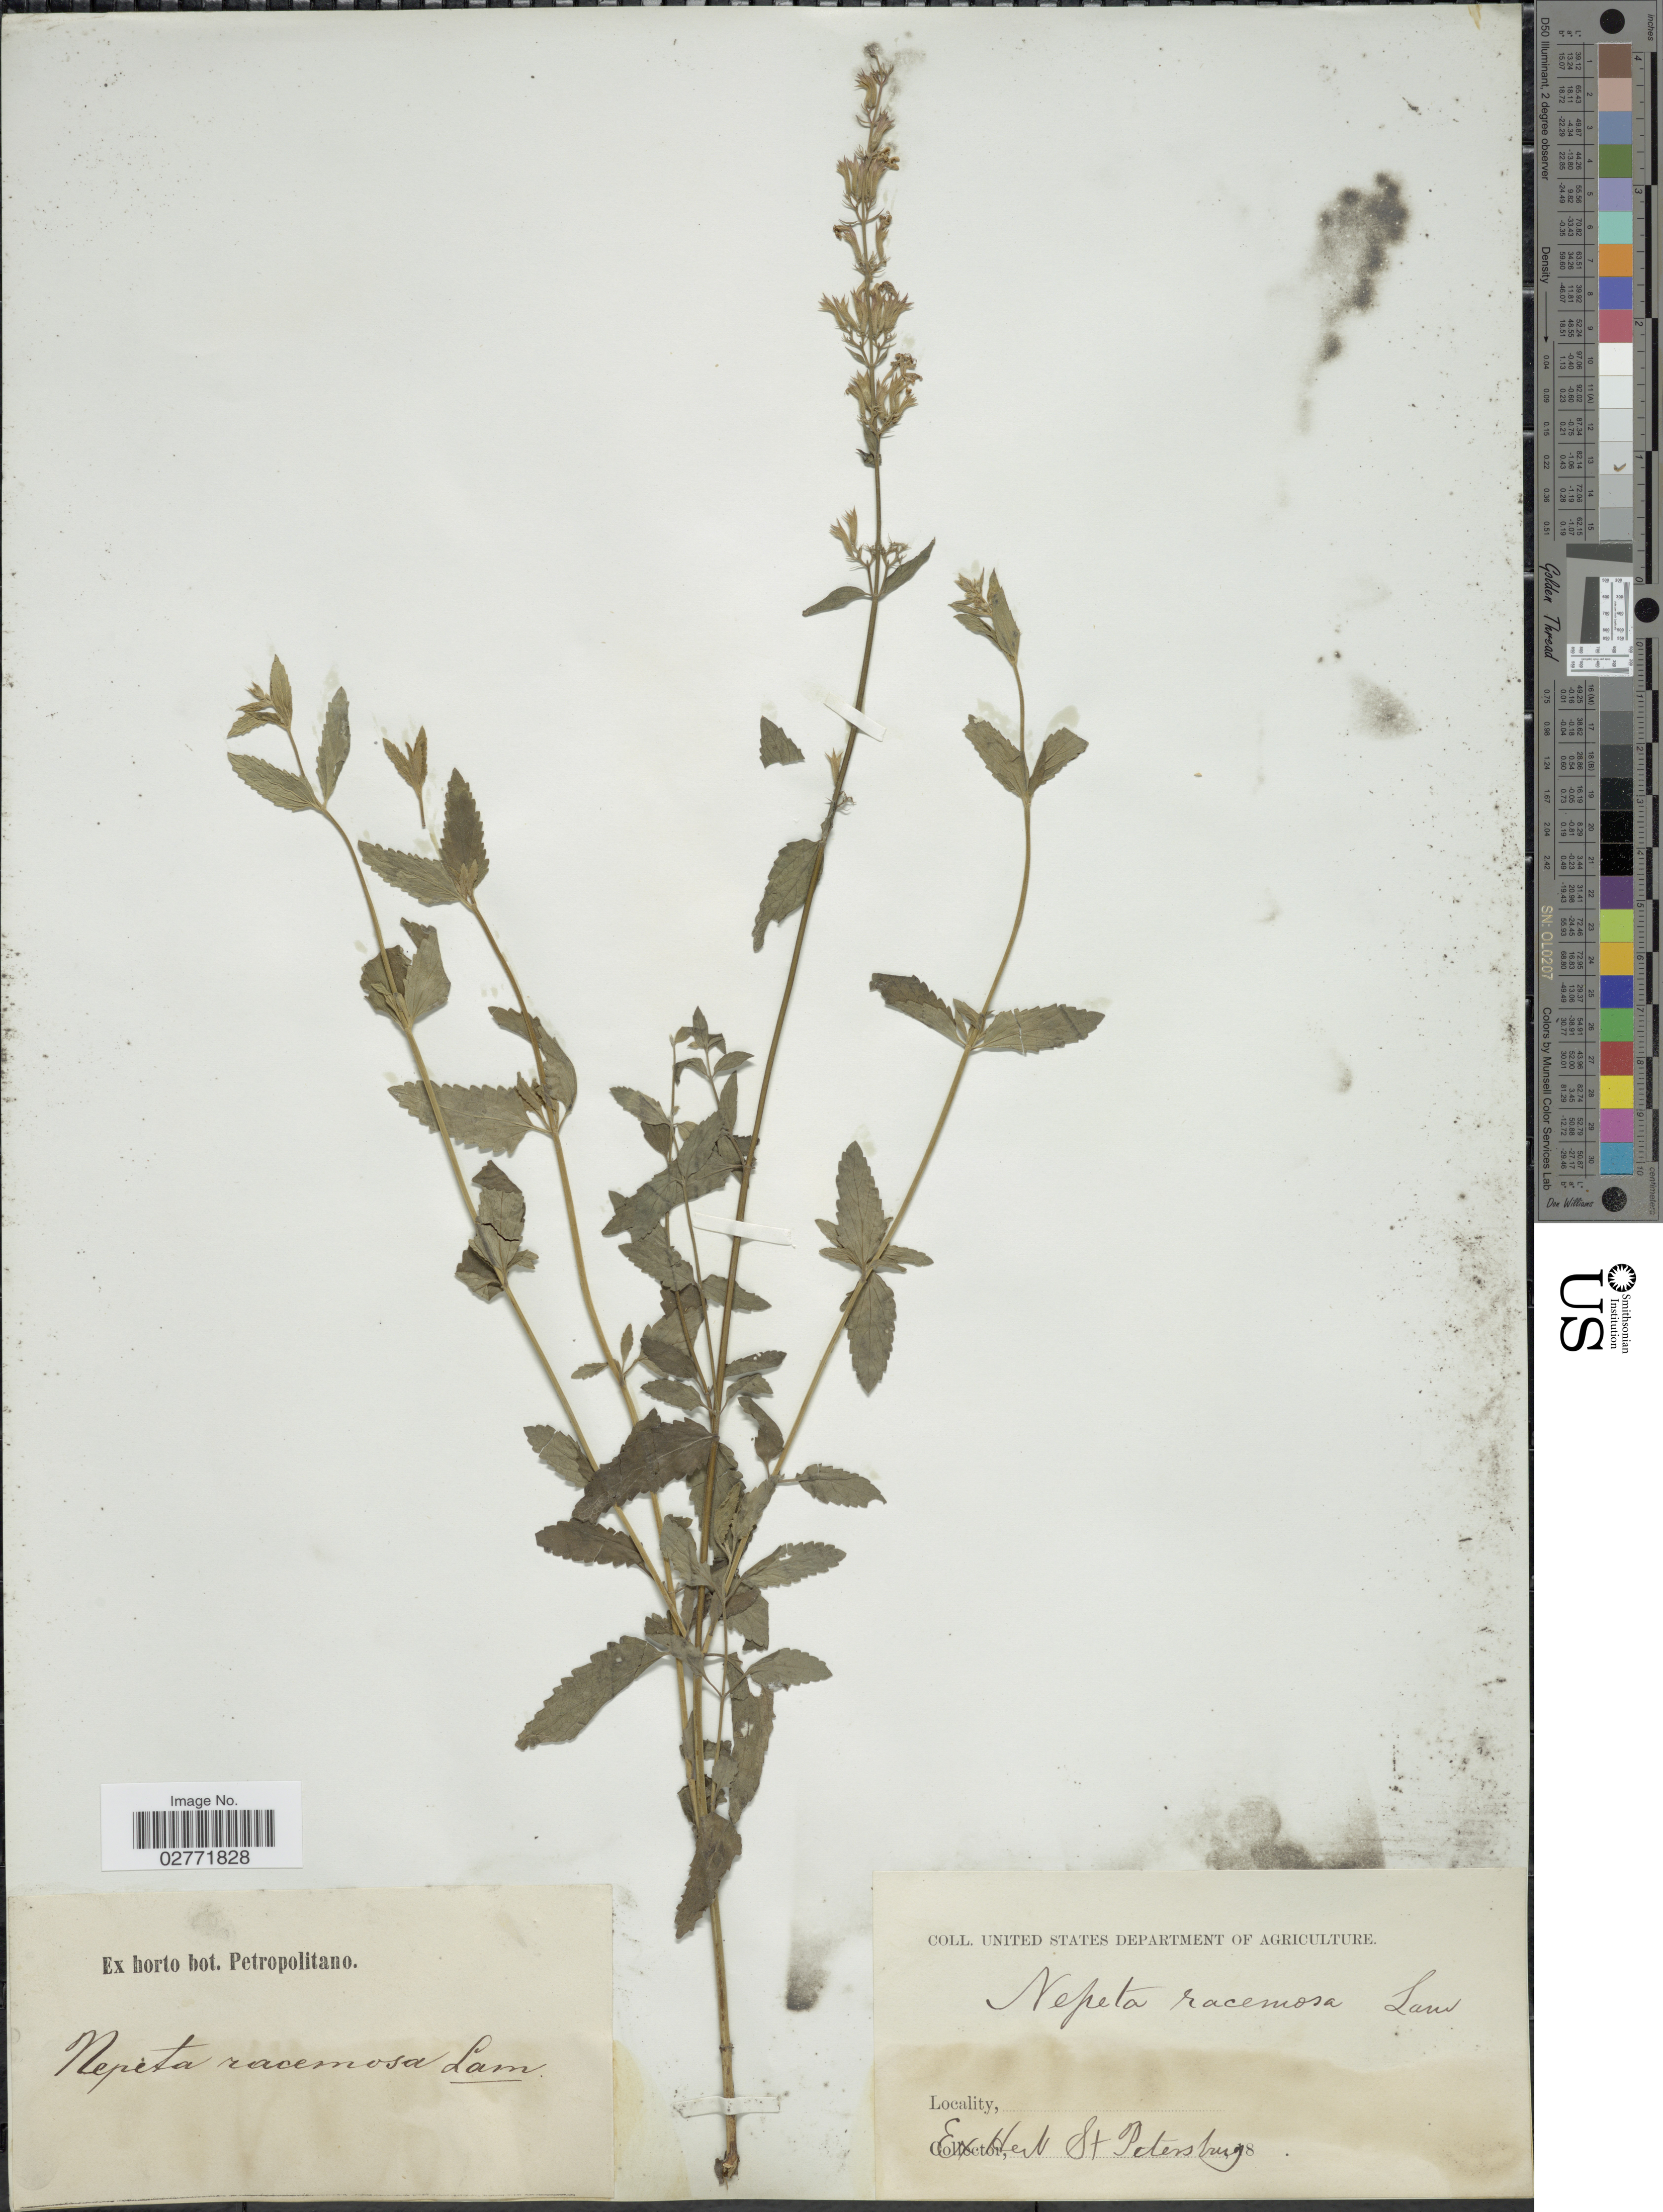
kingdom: Plantae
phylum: Tracheophyta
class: Magnoliopsida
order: Lamiales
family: Lamiaceae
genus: Nepeta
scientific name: Nepeta racemosa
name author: Lam.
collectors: United States Department of Agriculture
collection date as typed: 18